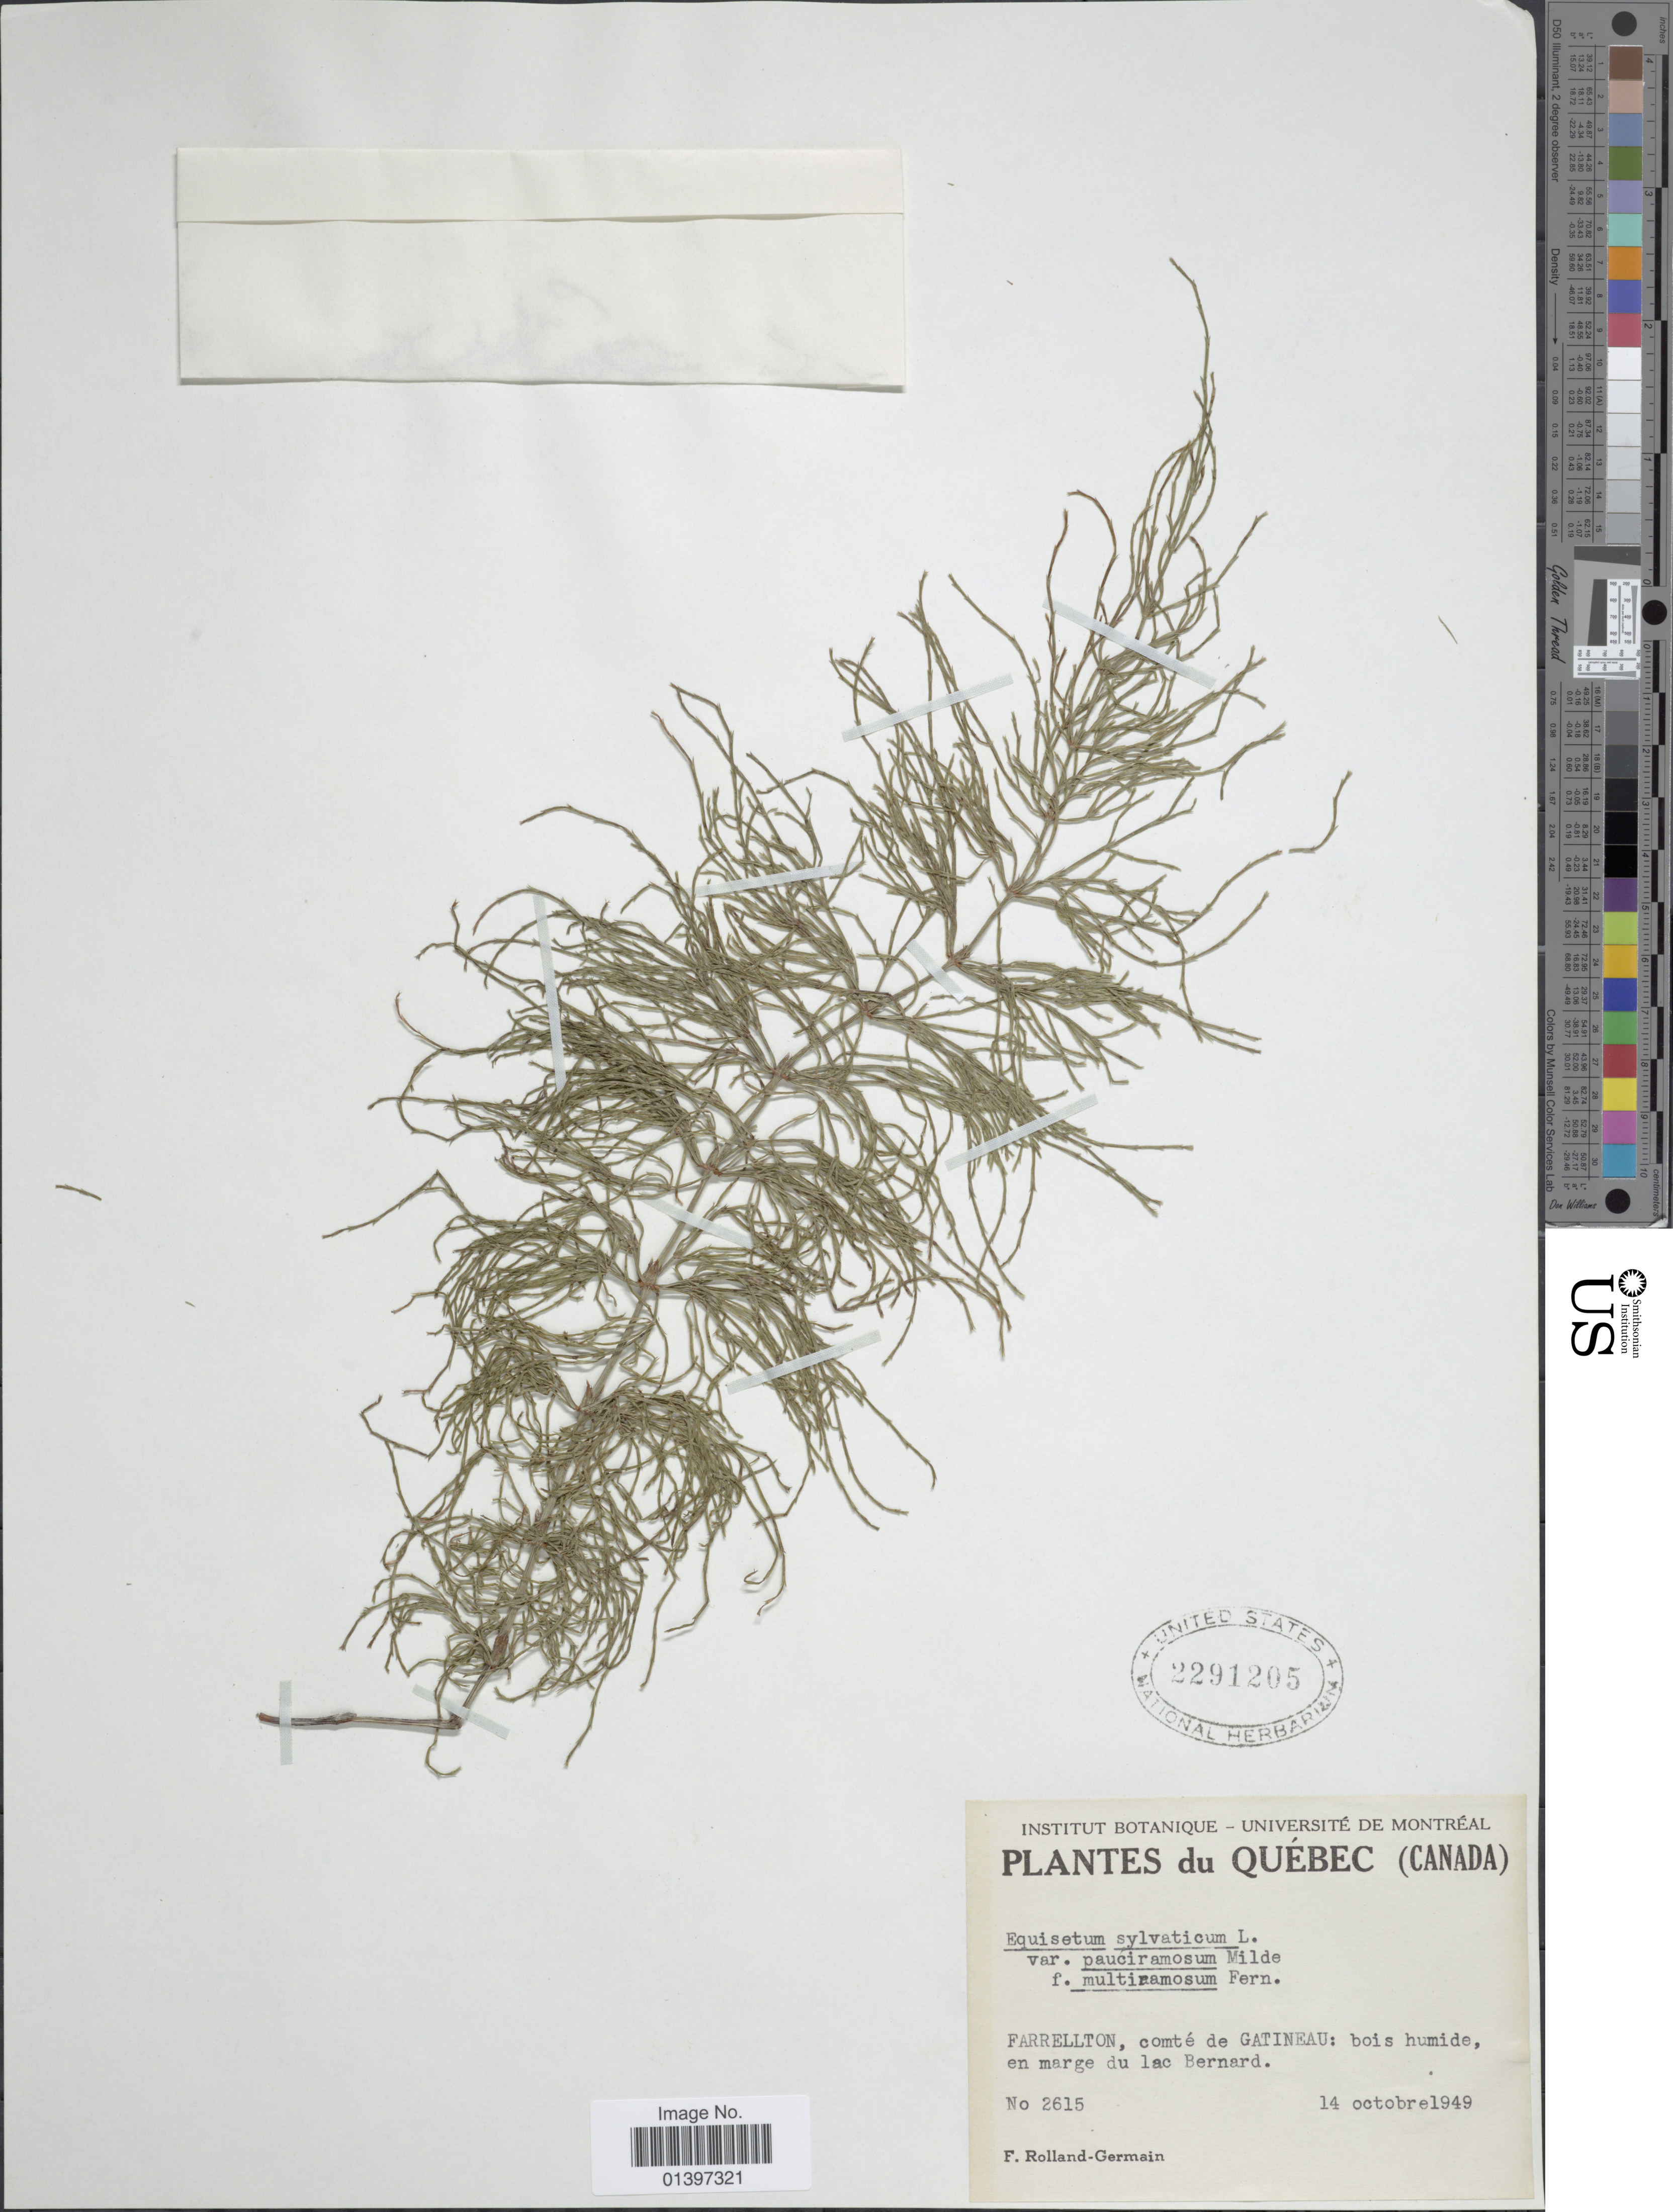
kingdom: Plantae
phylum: Tracheophyta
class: Polypodiopsida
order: Equisetales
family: Equisetaceae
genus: Equisetum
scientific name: Equisetum sylvaticum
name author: L.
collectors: Rolland-Germain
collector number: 2615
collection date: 1949-10-14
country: Canada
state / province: Quebec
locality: Farrellton, comté de Gatineau: bois humide en marge du lac Bernard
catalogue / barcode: US 2291205